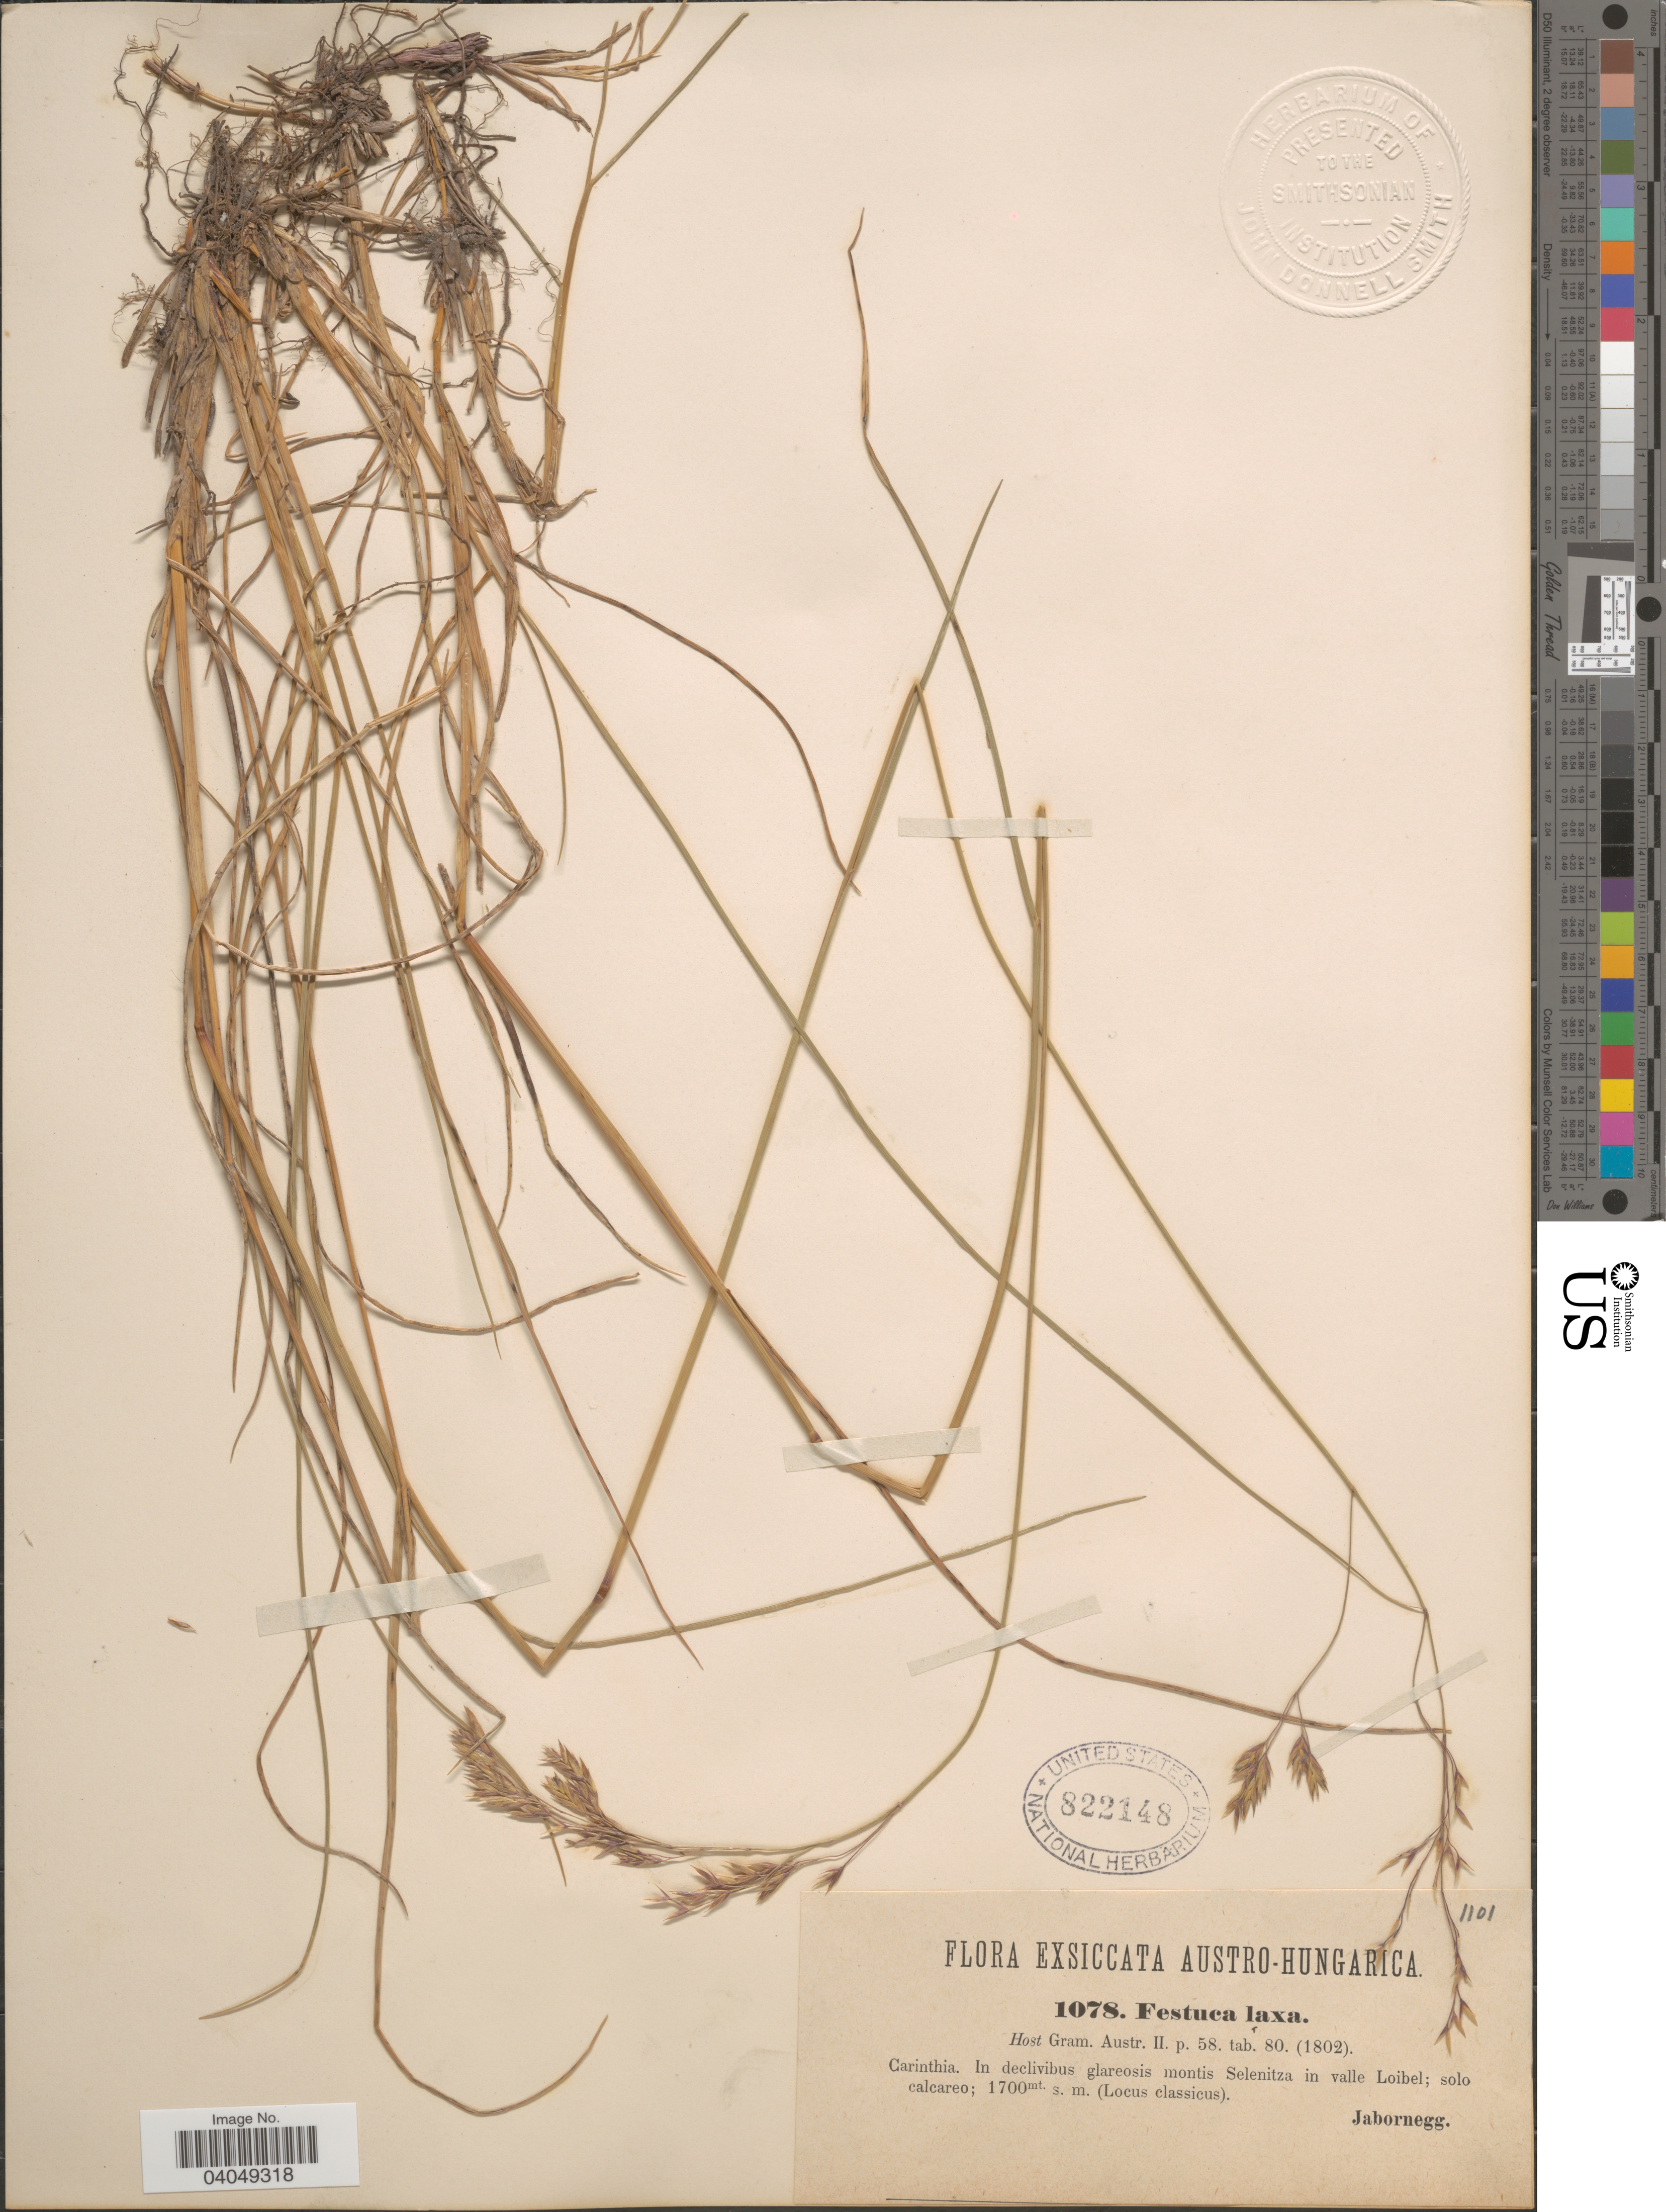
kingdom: Plantae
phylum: Tracheophyta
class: Liliopsida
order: Poales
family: Poaceae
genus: Festuca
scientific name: Festuca laxa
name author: Host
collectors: Jabornegg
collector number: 1078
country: Slovenia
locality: Austro-Hungarica. Carinthia. In declivibus glareosis montis Selenitza in valle Loibel.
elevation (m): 1700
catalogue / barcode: US 822148